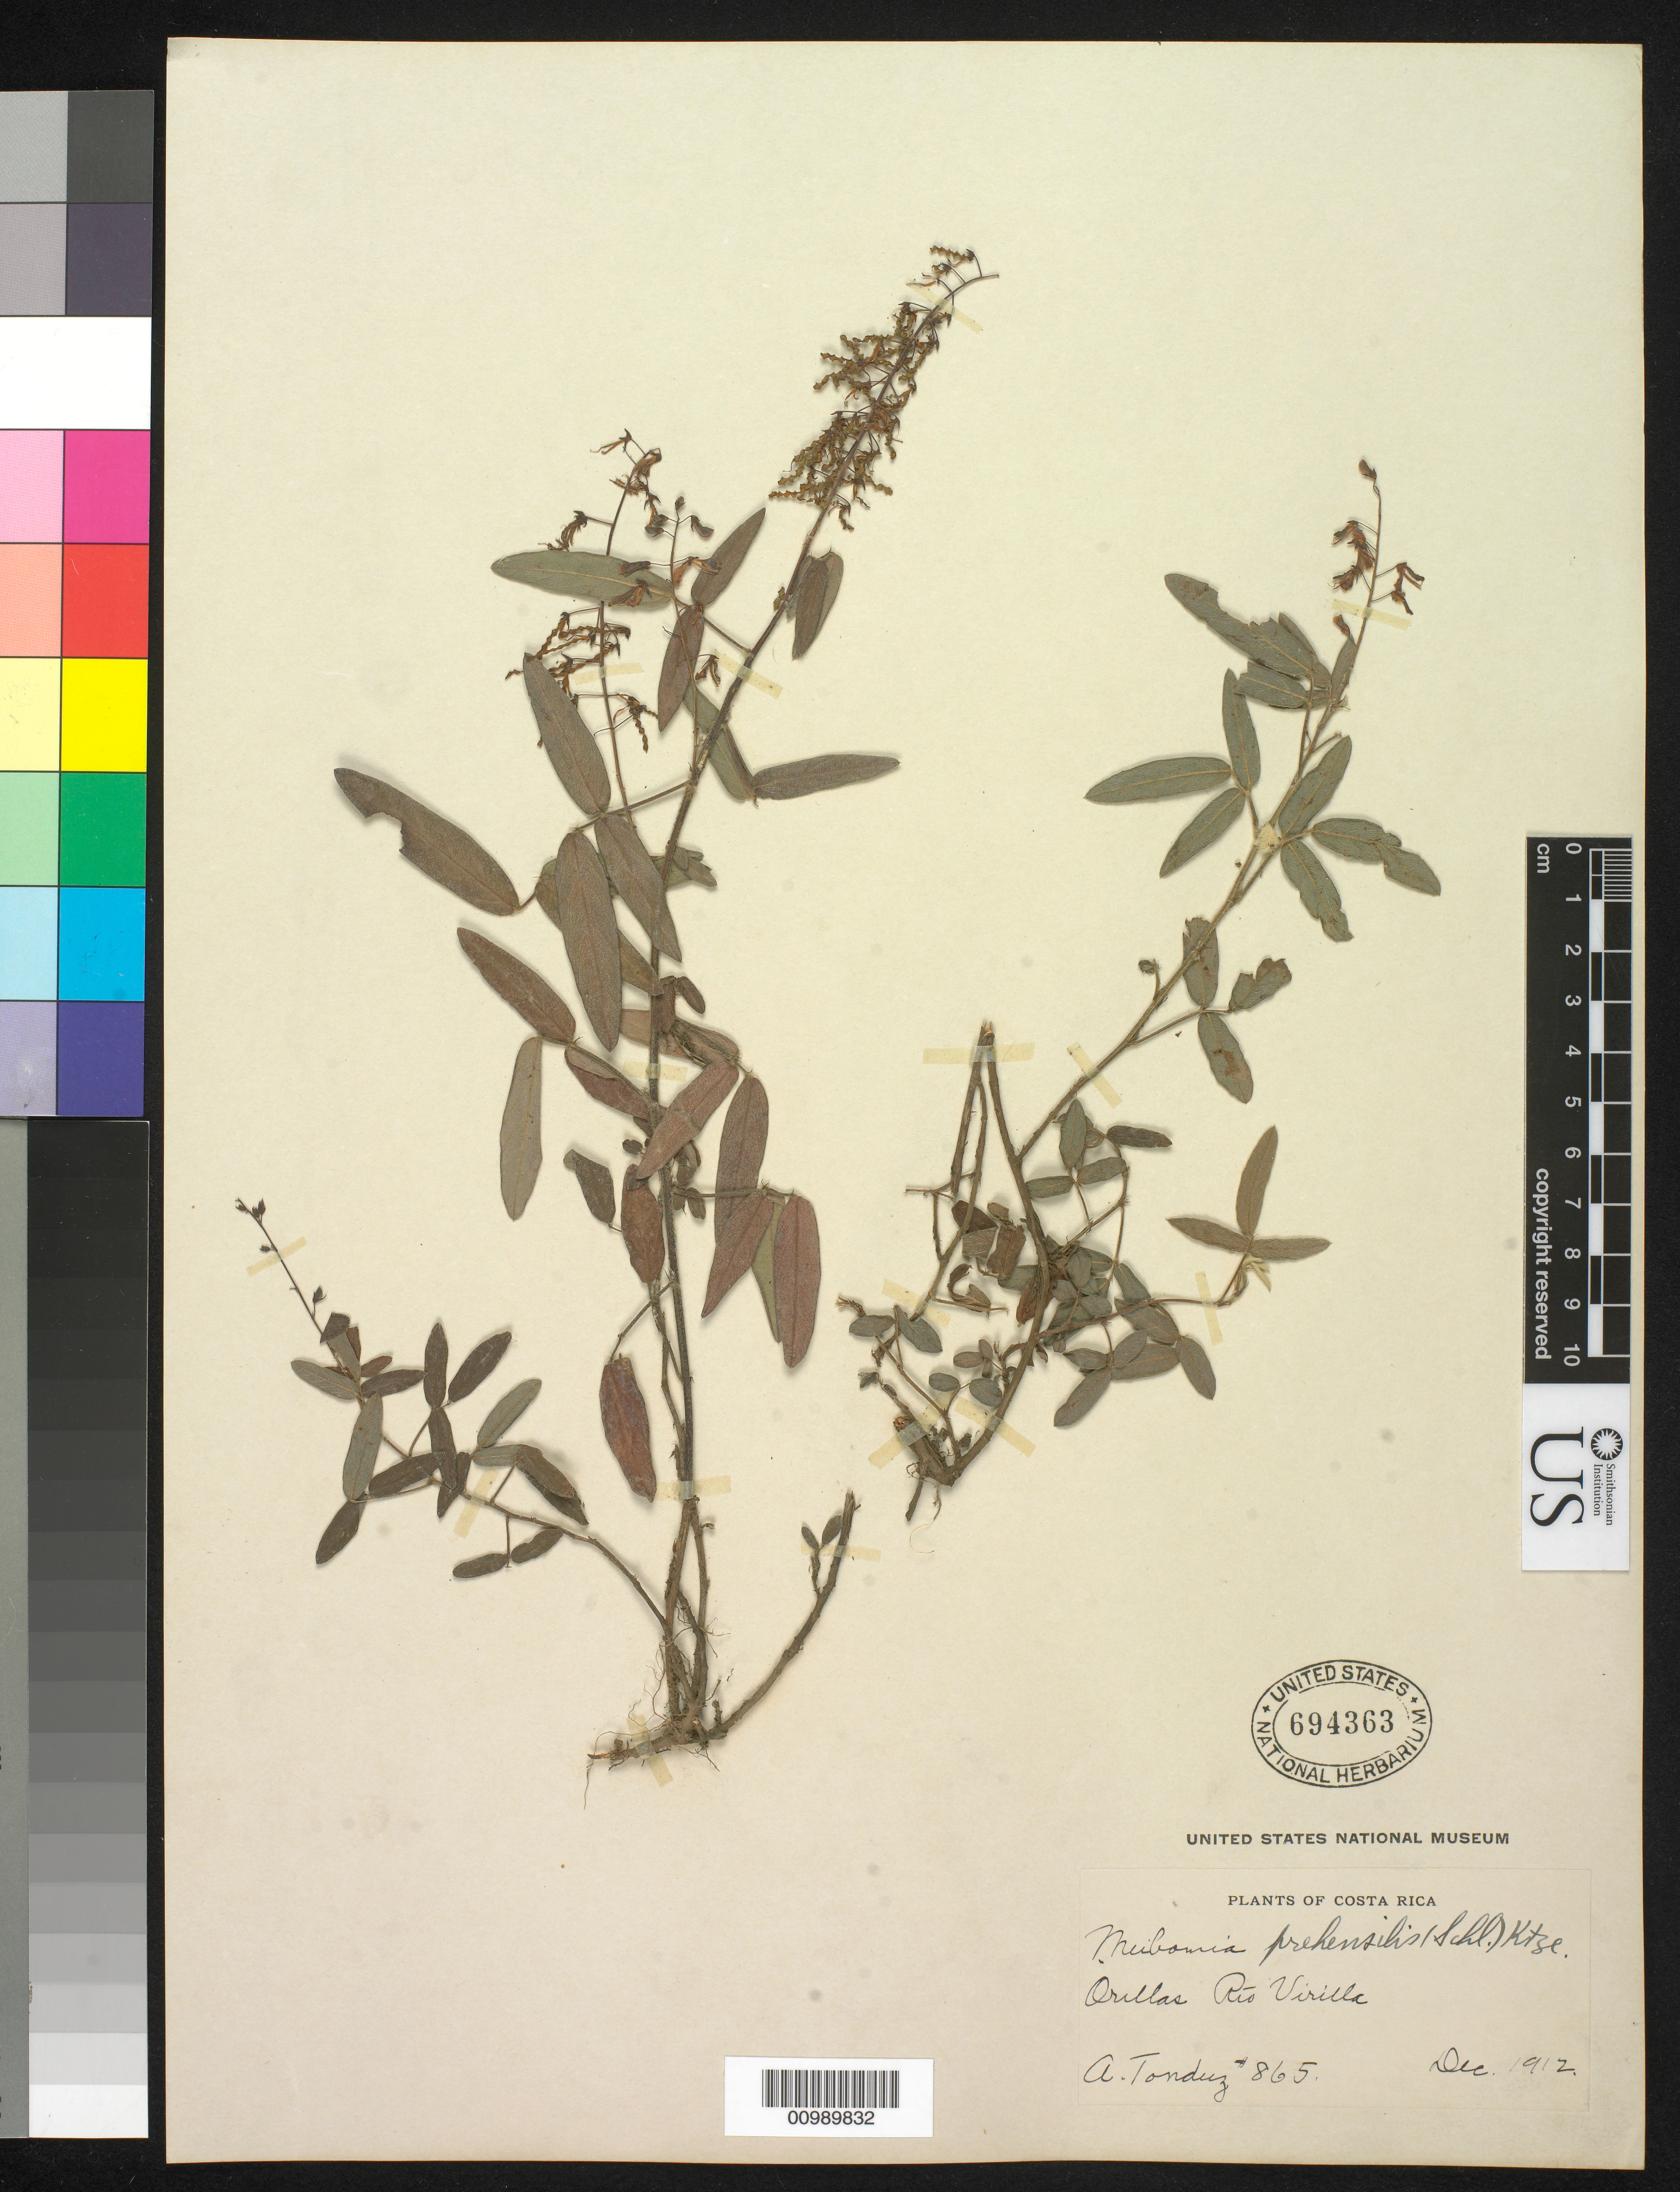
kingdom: Plantae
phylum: Tracheophyta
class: Magnoliopsida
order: Fabales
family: Fabaceae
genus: Desmodium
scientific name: Desmodium prehensile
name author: Schltdl.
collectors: A. Tonduz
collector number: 865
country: Costa Rica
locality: Orillas, Rio Virilla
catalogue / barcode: US 694363